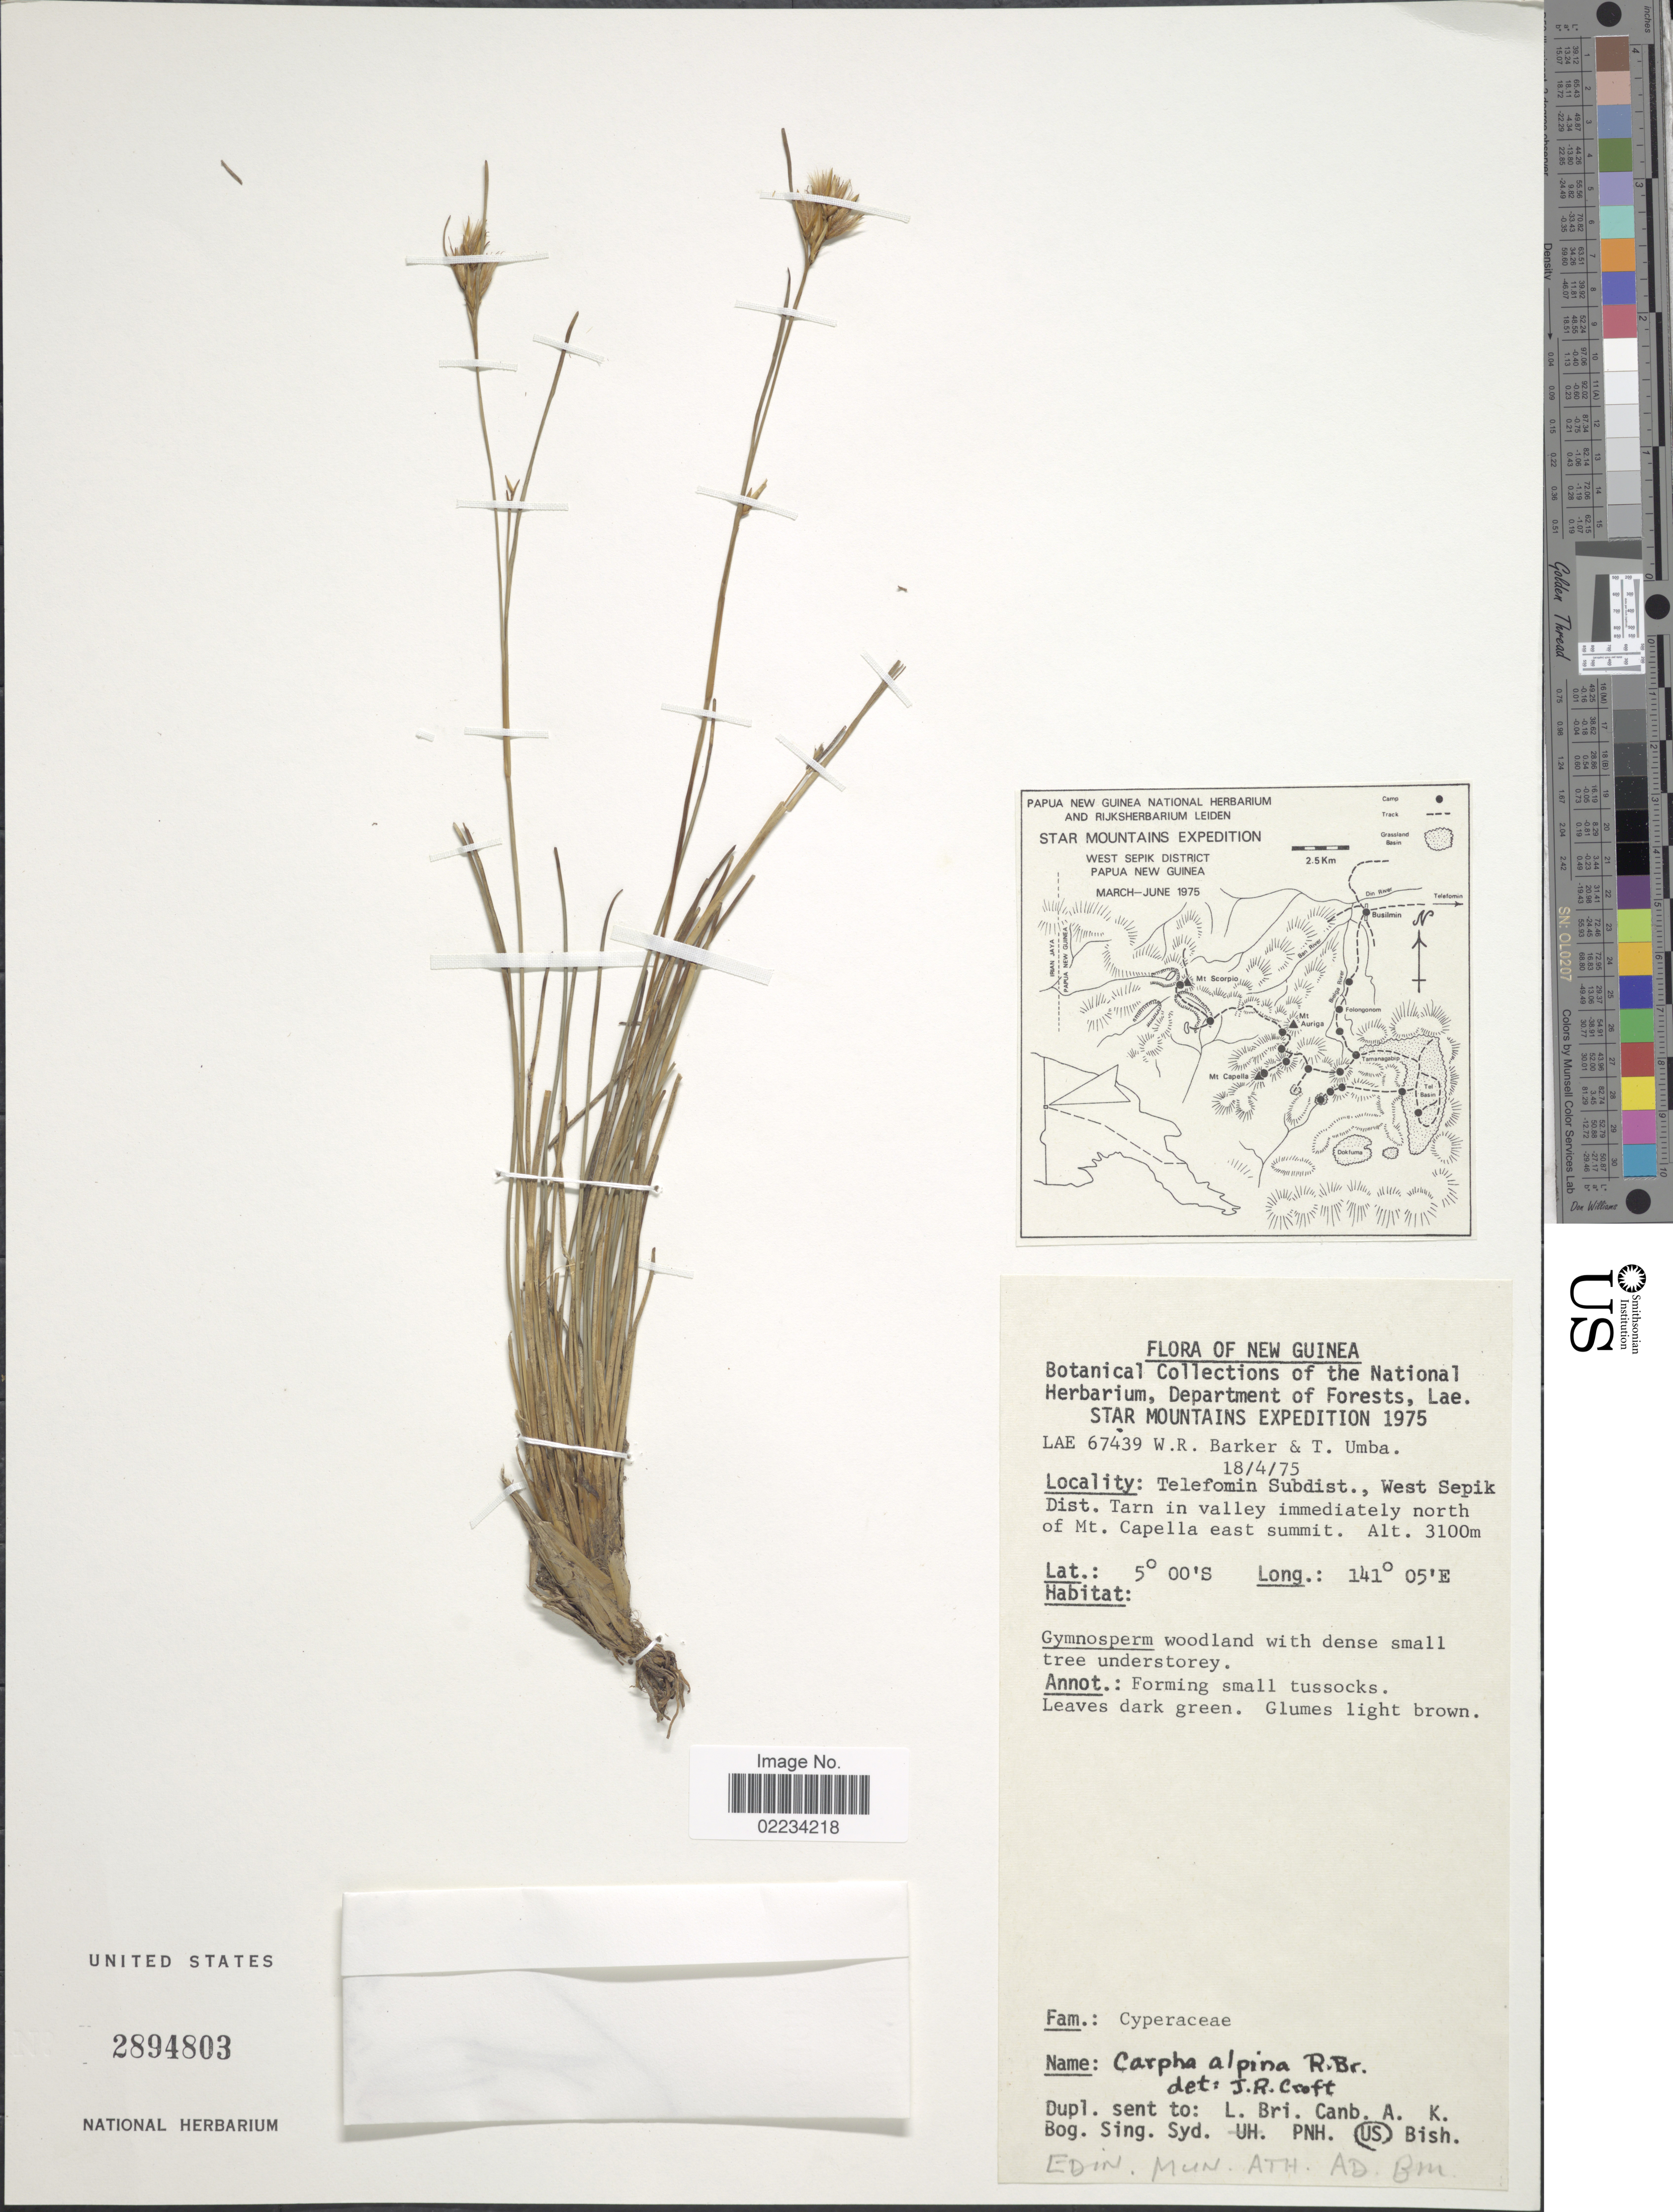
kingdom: Plantae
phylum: Tracheophyta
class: Liliopsida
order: Poales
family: Cyperaceae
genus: Carpha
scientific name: Carpha alpina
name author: R. Br.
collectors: W. R. Barker & T. Umba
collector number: LAE 67439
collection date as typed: Transcribed d/m/y: 18/4/75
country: Papua New Guinea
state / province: Sandaun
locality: New Guinea, Telefomin Subdist., West Sepik Dis. Tarn in valley immediately north of Mt Capella east summit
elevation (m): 3100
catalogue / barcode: US 2894803